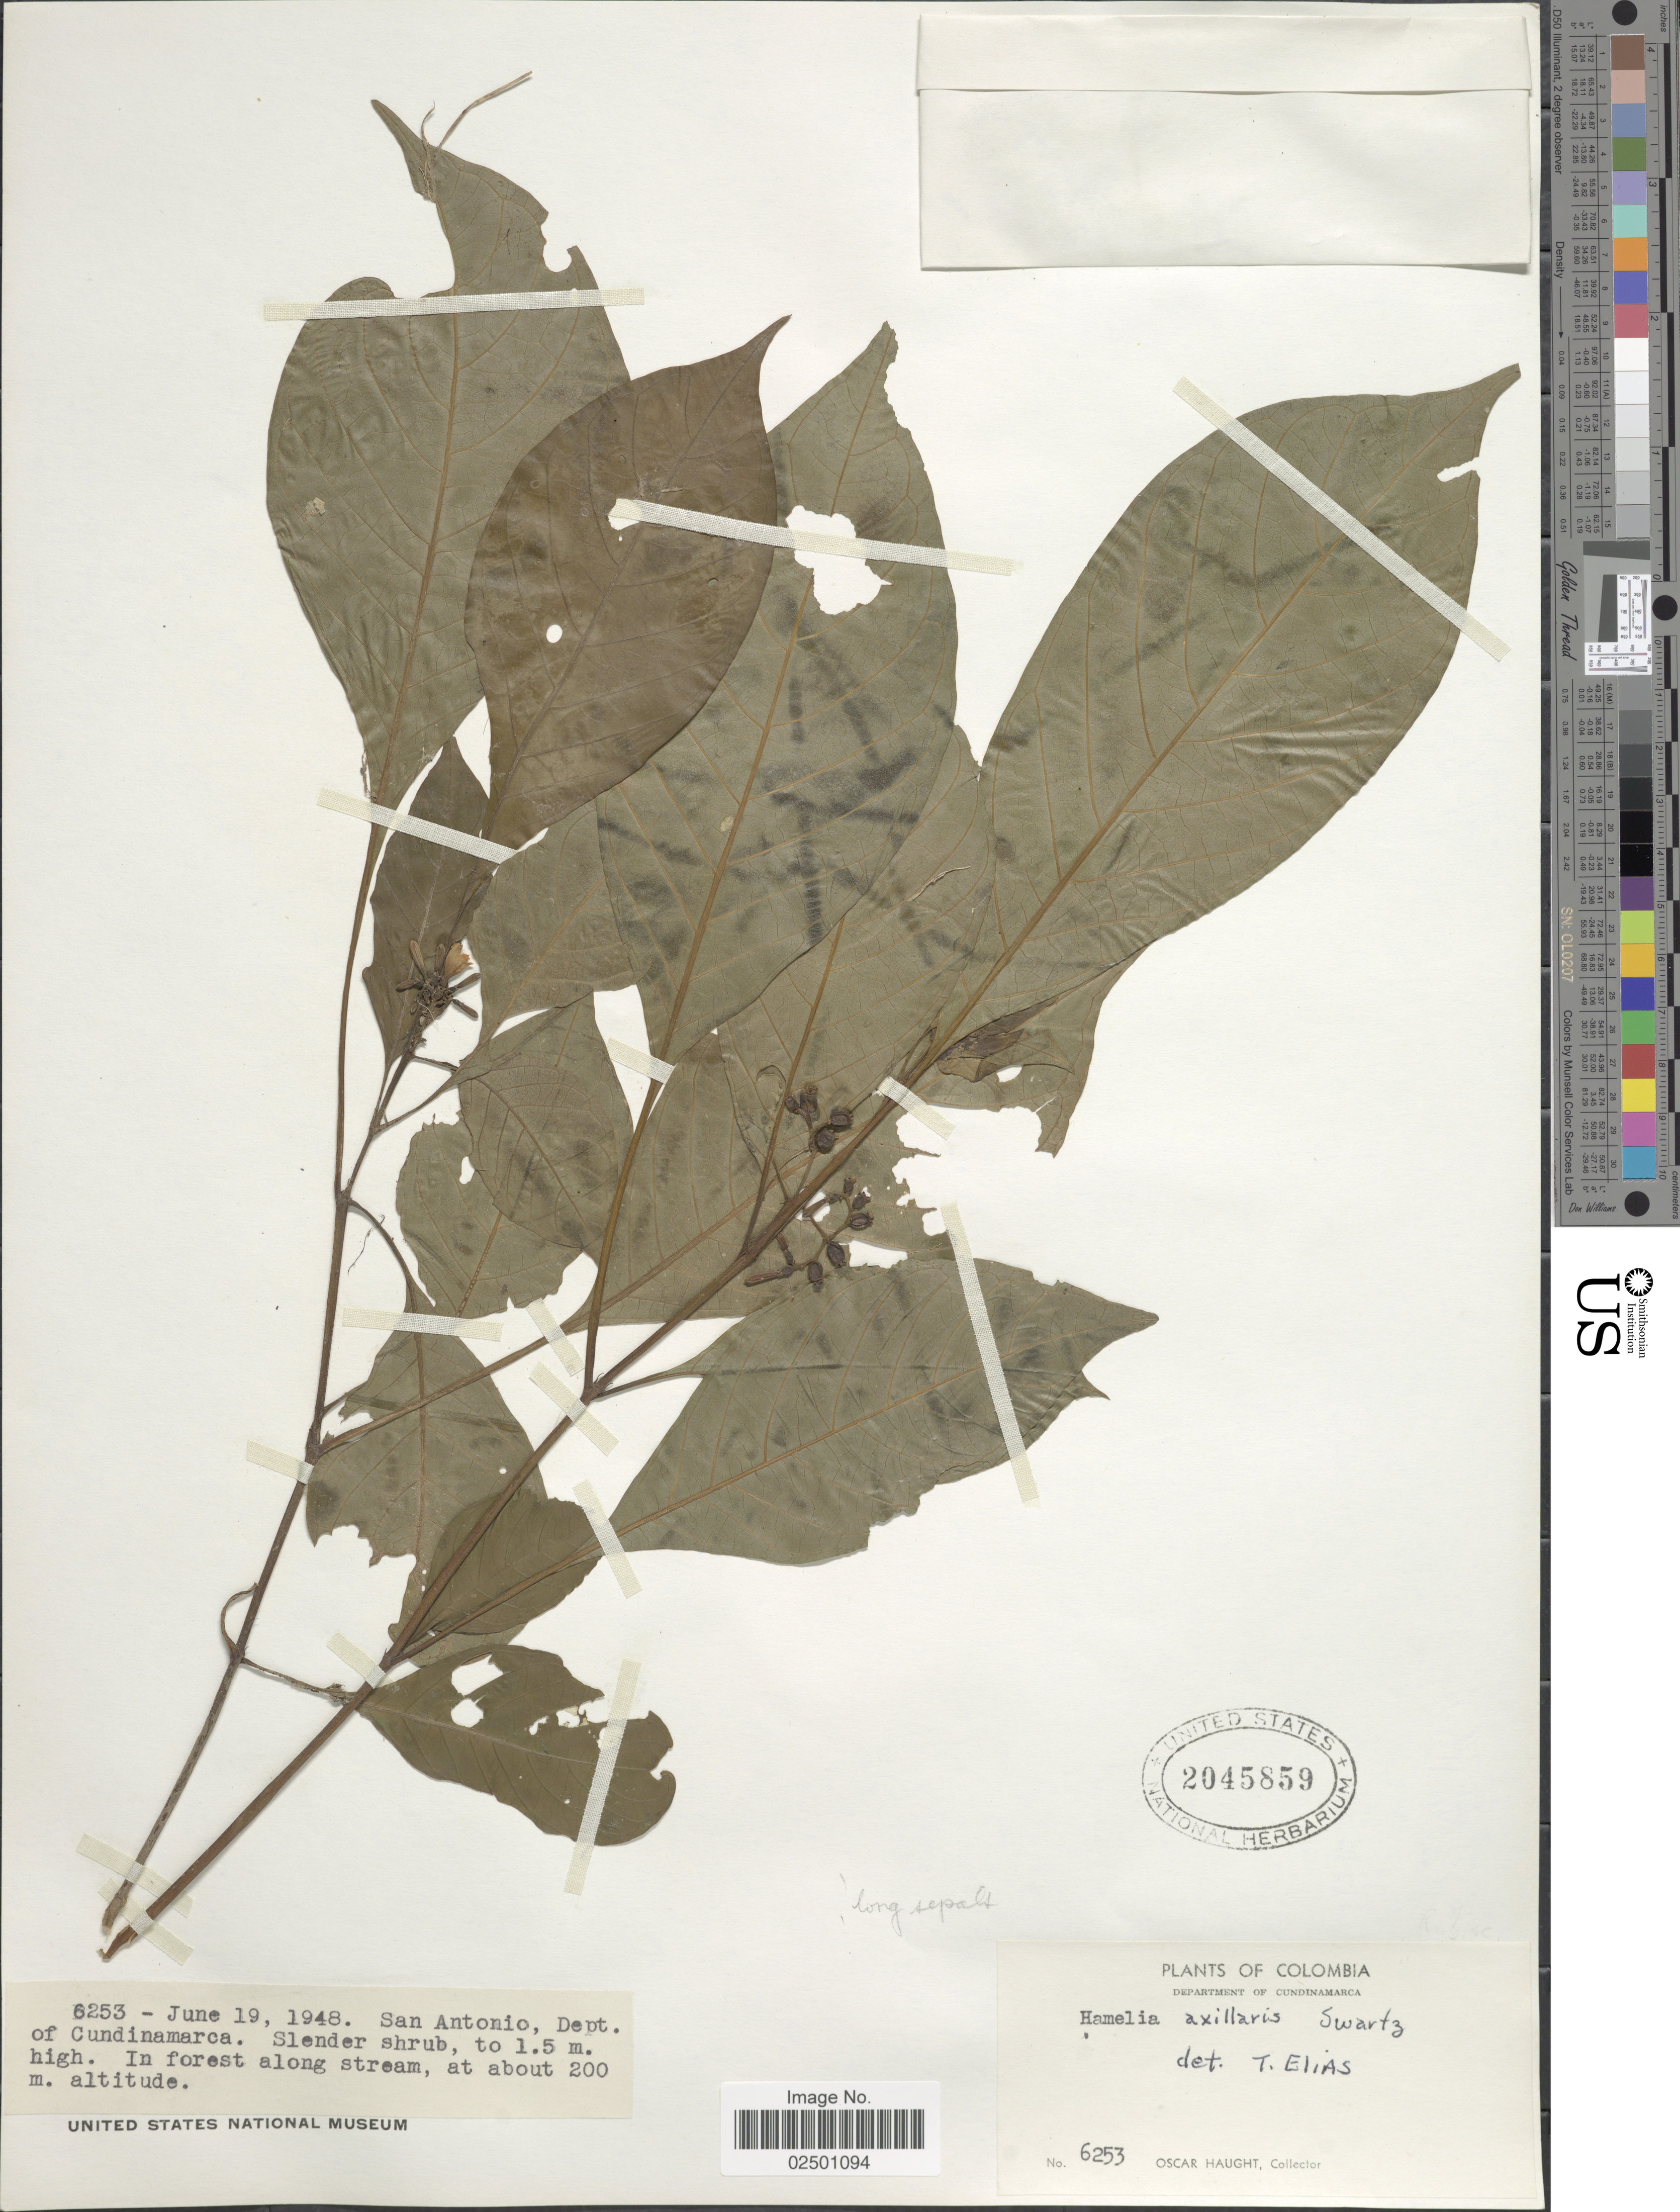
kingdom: Plantae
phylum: Tracheophyta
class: Magnoliopsida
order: Gentianales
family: Rubiaceae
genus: Hamelia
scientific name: Hamelia axillaris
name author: Sw.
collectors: O. L. Haught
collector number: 6253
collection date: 1948-06-19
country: Colombia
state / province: Cundinamarca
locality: Department of Cundinamarca. San Antonio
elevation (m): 200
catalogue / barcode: US 2045859